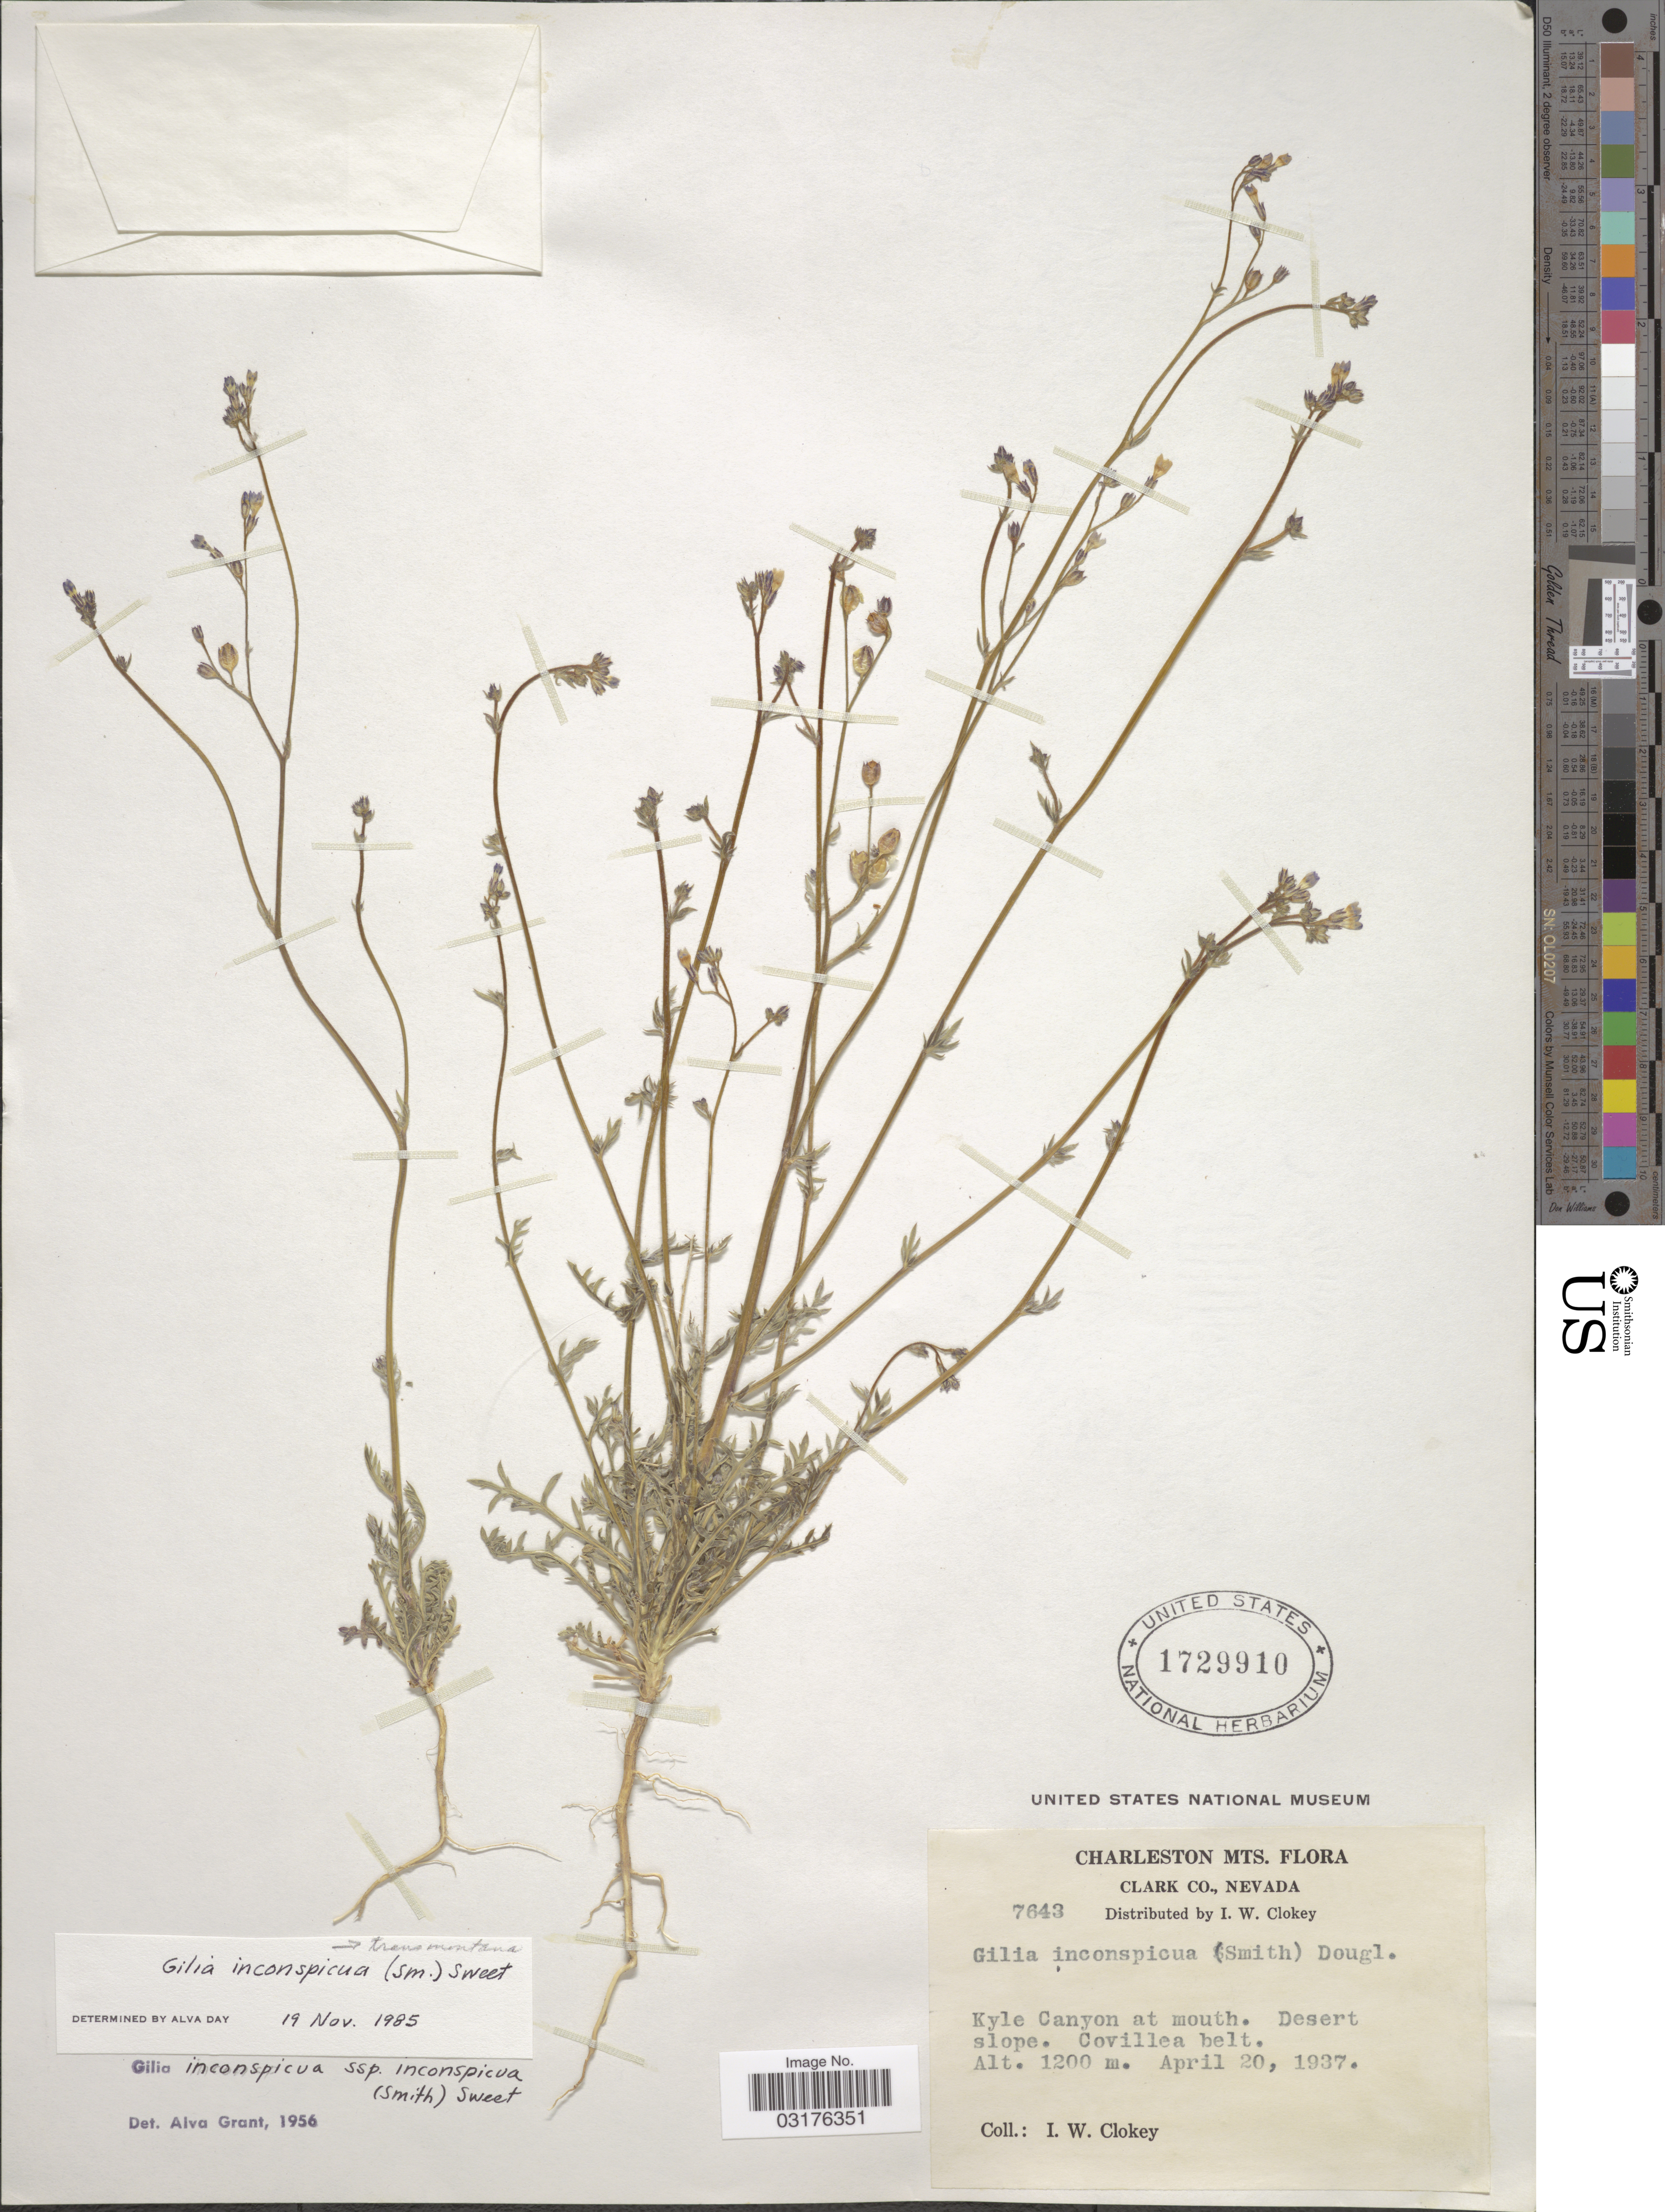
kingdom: Plantae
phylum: Tracheophyta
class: Magnoliopsida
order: Ericales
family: Polemoniaceae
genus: Gilia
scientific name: Gilia transmontana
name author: (H. Mason & A.D. Grant) A.D. Grant & V.E. Grant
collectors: I. W. Clokey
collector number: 7643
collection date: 1937-04-20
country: United States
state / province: Nevada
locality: Charleston Mts., Clark Co., Kyle Canyon at mouth. Desert slope. Covillea belt.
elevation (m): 1200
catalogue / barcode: US 1729910